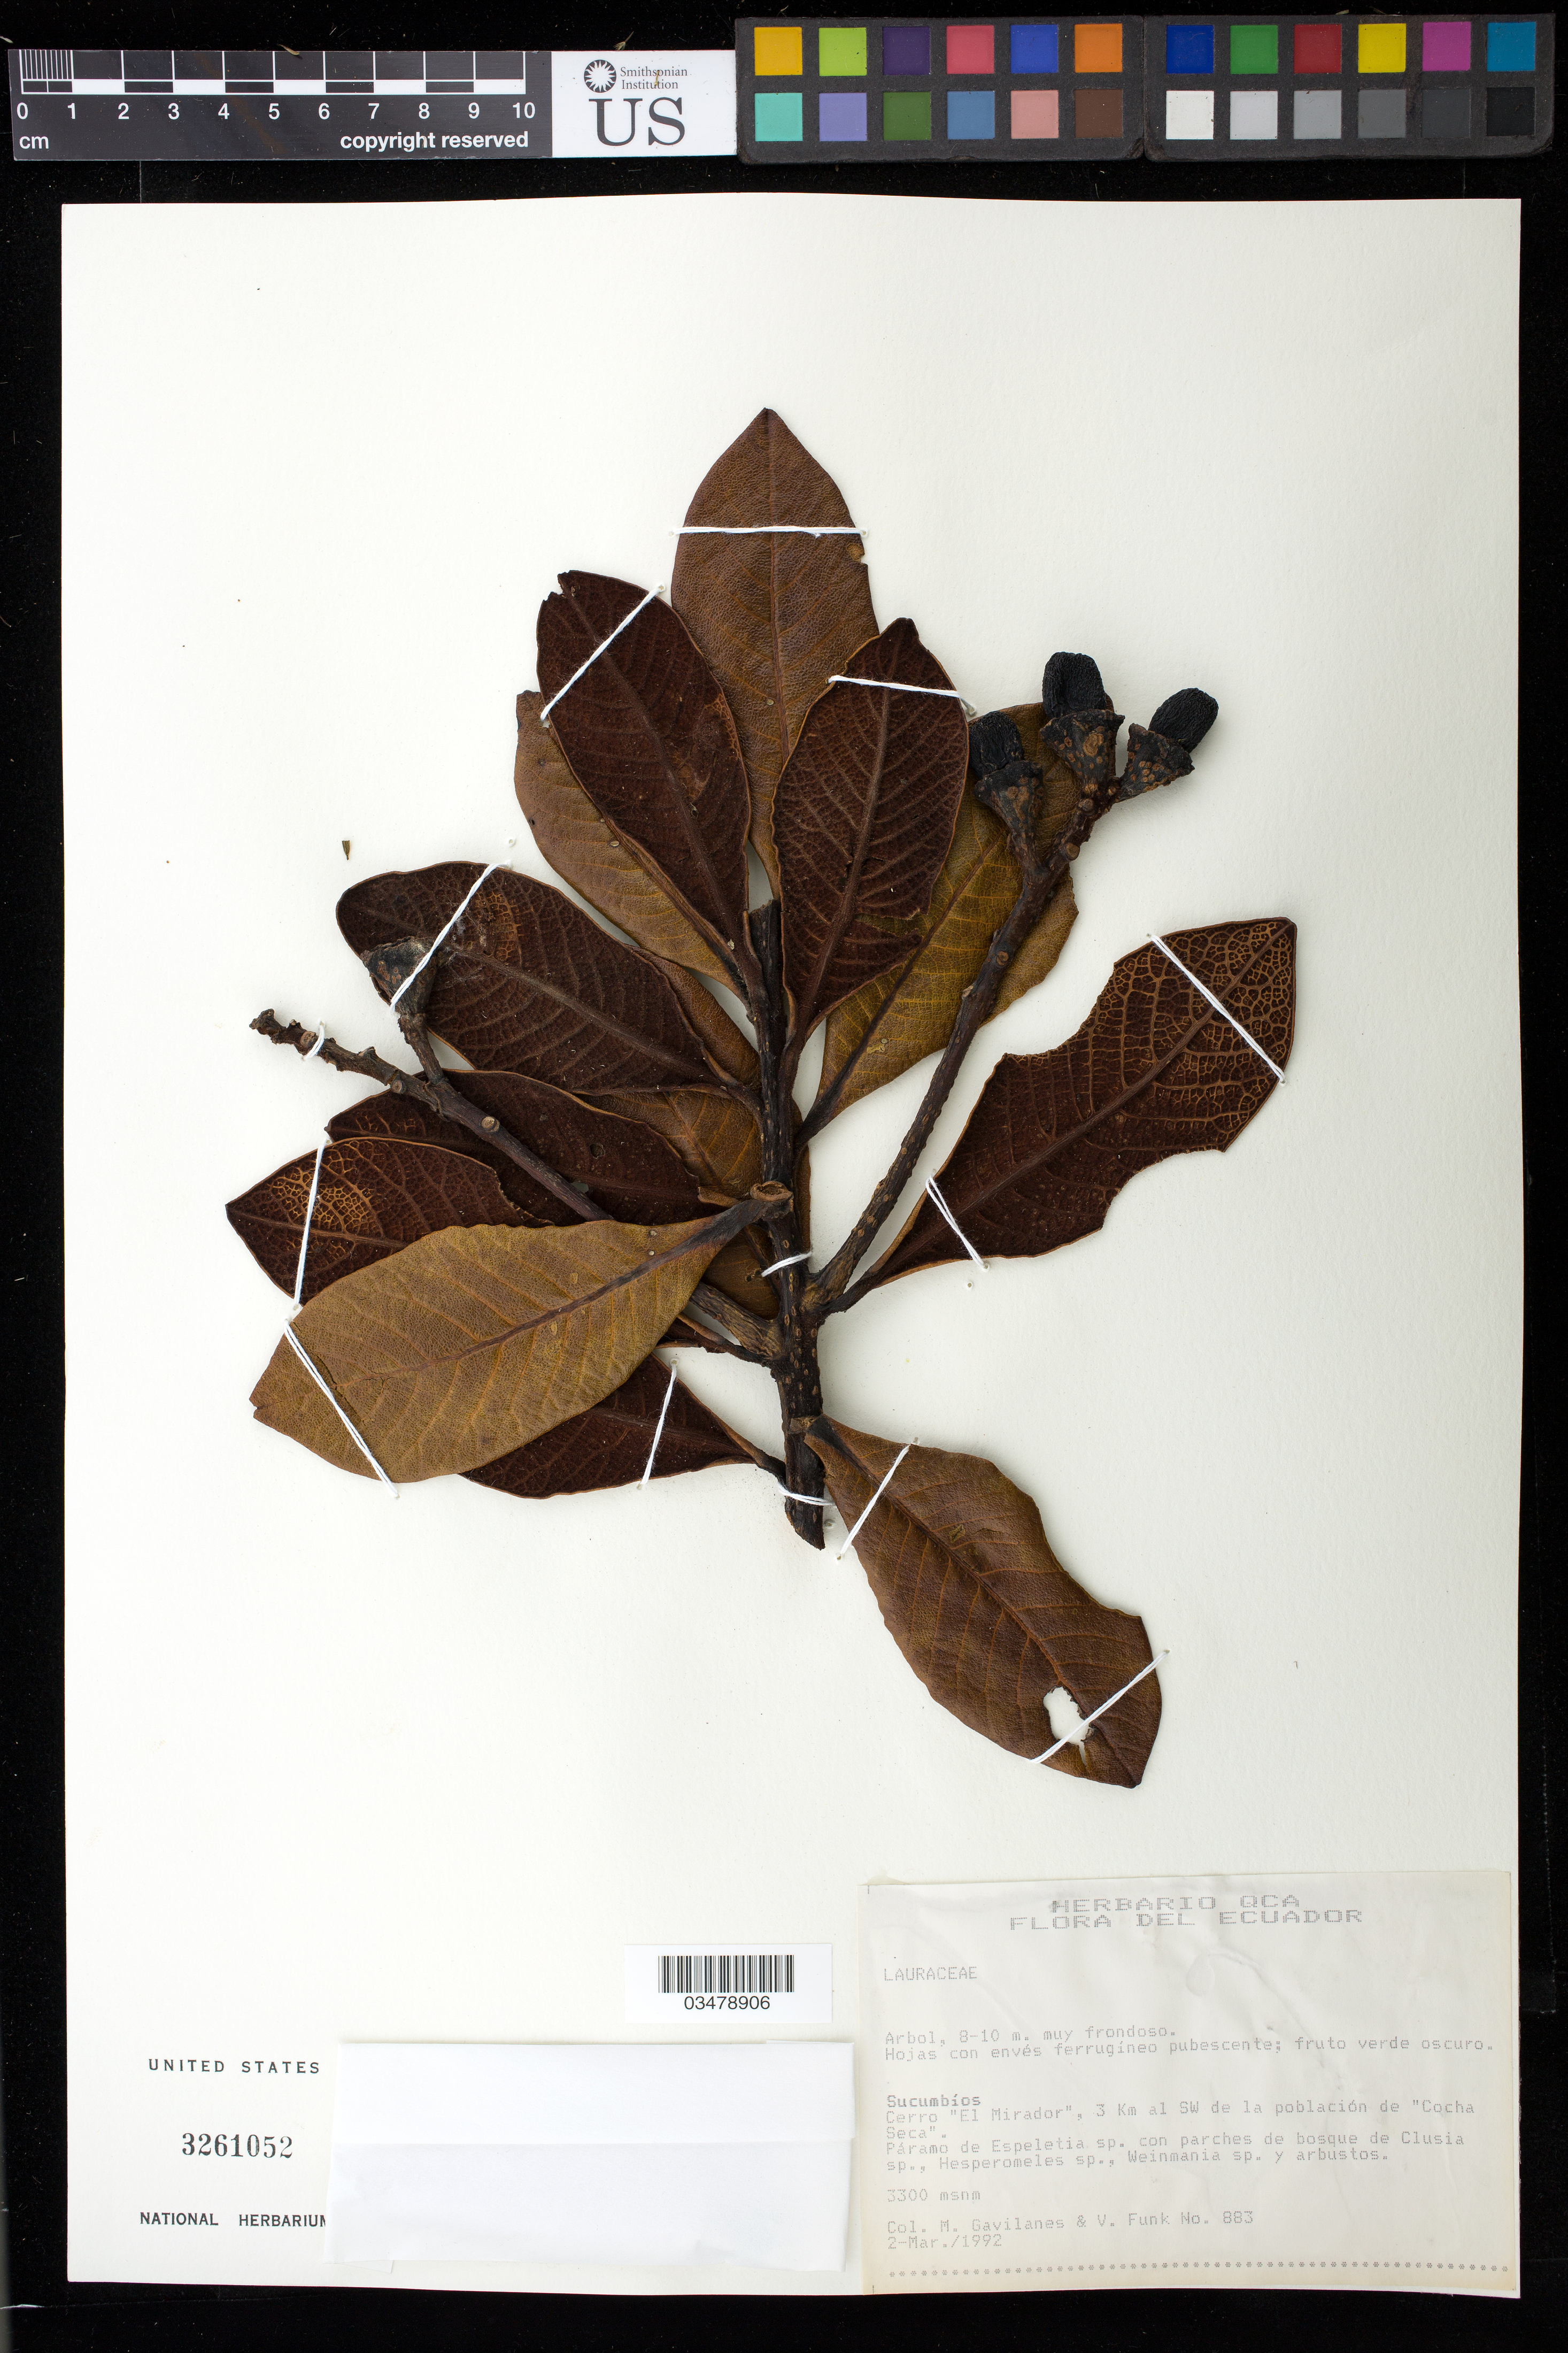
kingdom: Plantae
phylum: Tracheophyta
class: Magnoliopsida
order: Laurales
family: Lauraceae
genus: Ocotea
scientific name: Ocotea infrafoveolata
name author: van der Werff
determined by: van der Werff, H. H.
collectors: M. Gavilanes & V. Funk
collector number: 883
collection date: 1992-03-02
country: Ecuador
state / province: Sucumbíos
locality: Cerro "El Mirador", 3 Km al SW de la población de "Cocha Seca"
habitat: Paramo de Espeletia sp con parches de bosque de Clusia, Hesperomeles, Weinmania y arbustos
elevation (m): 3500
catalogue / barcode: US 3261052